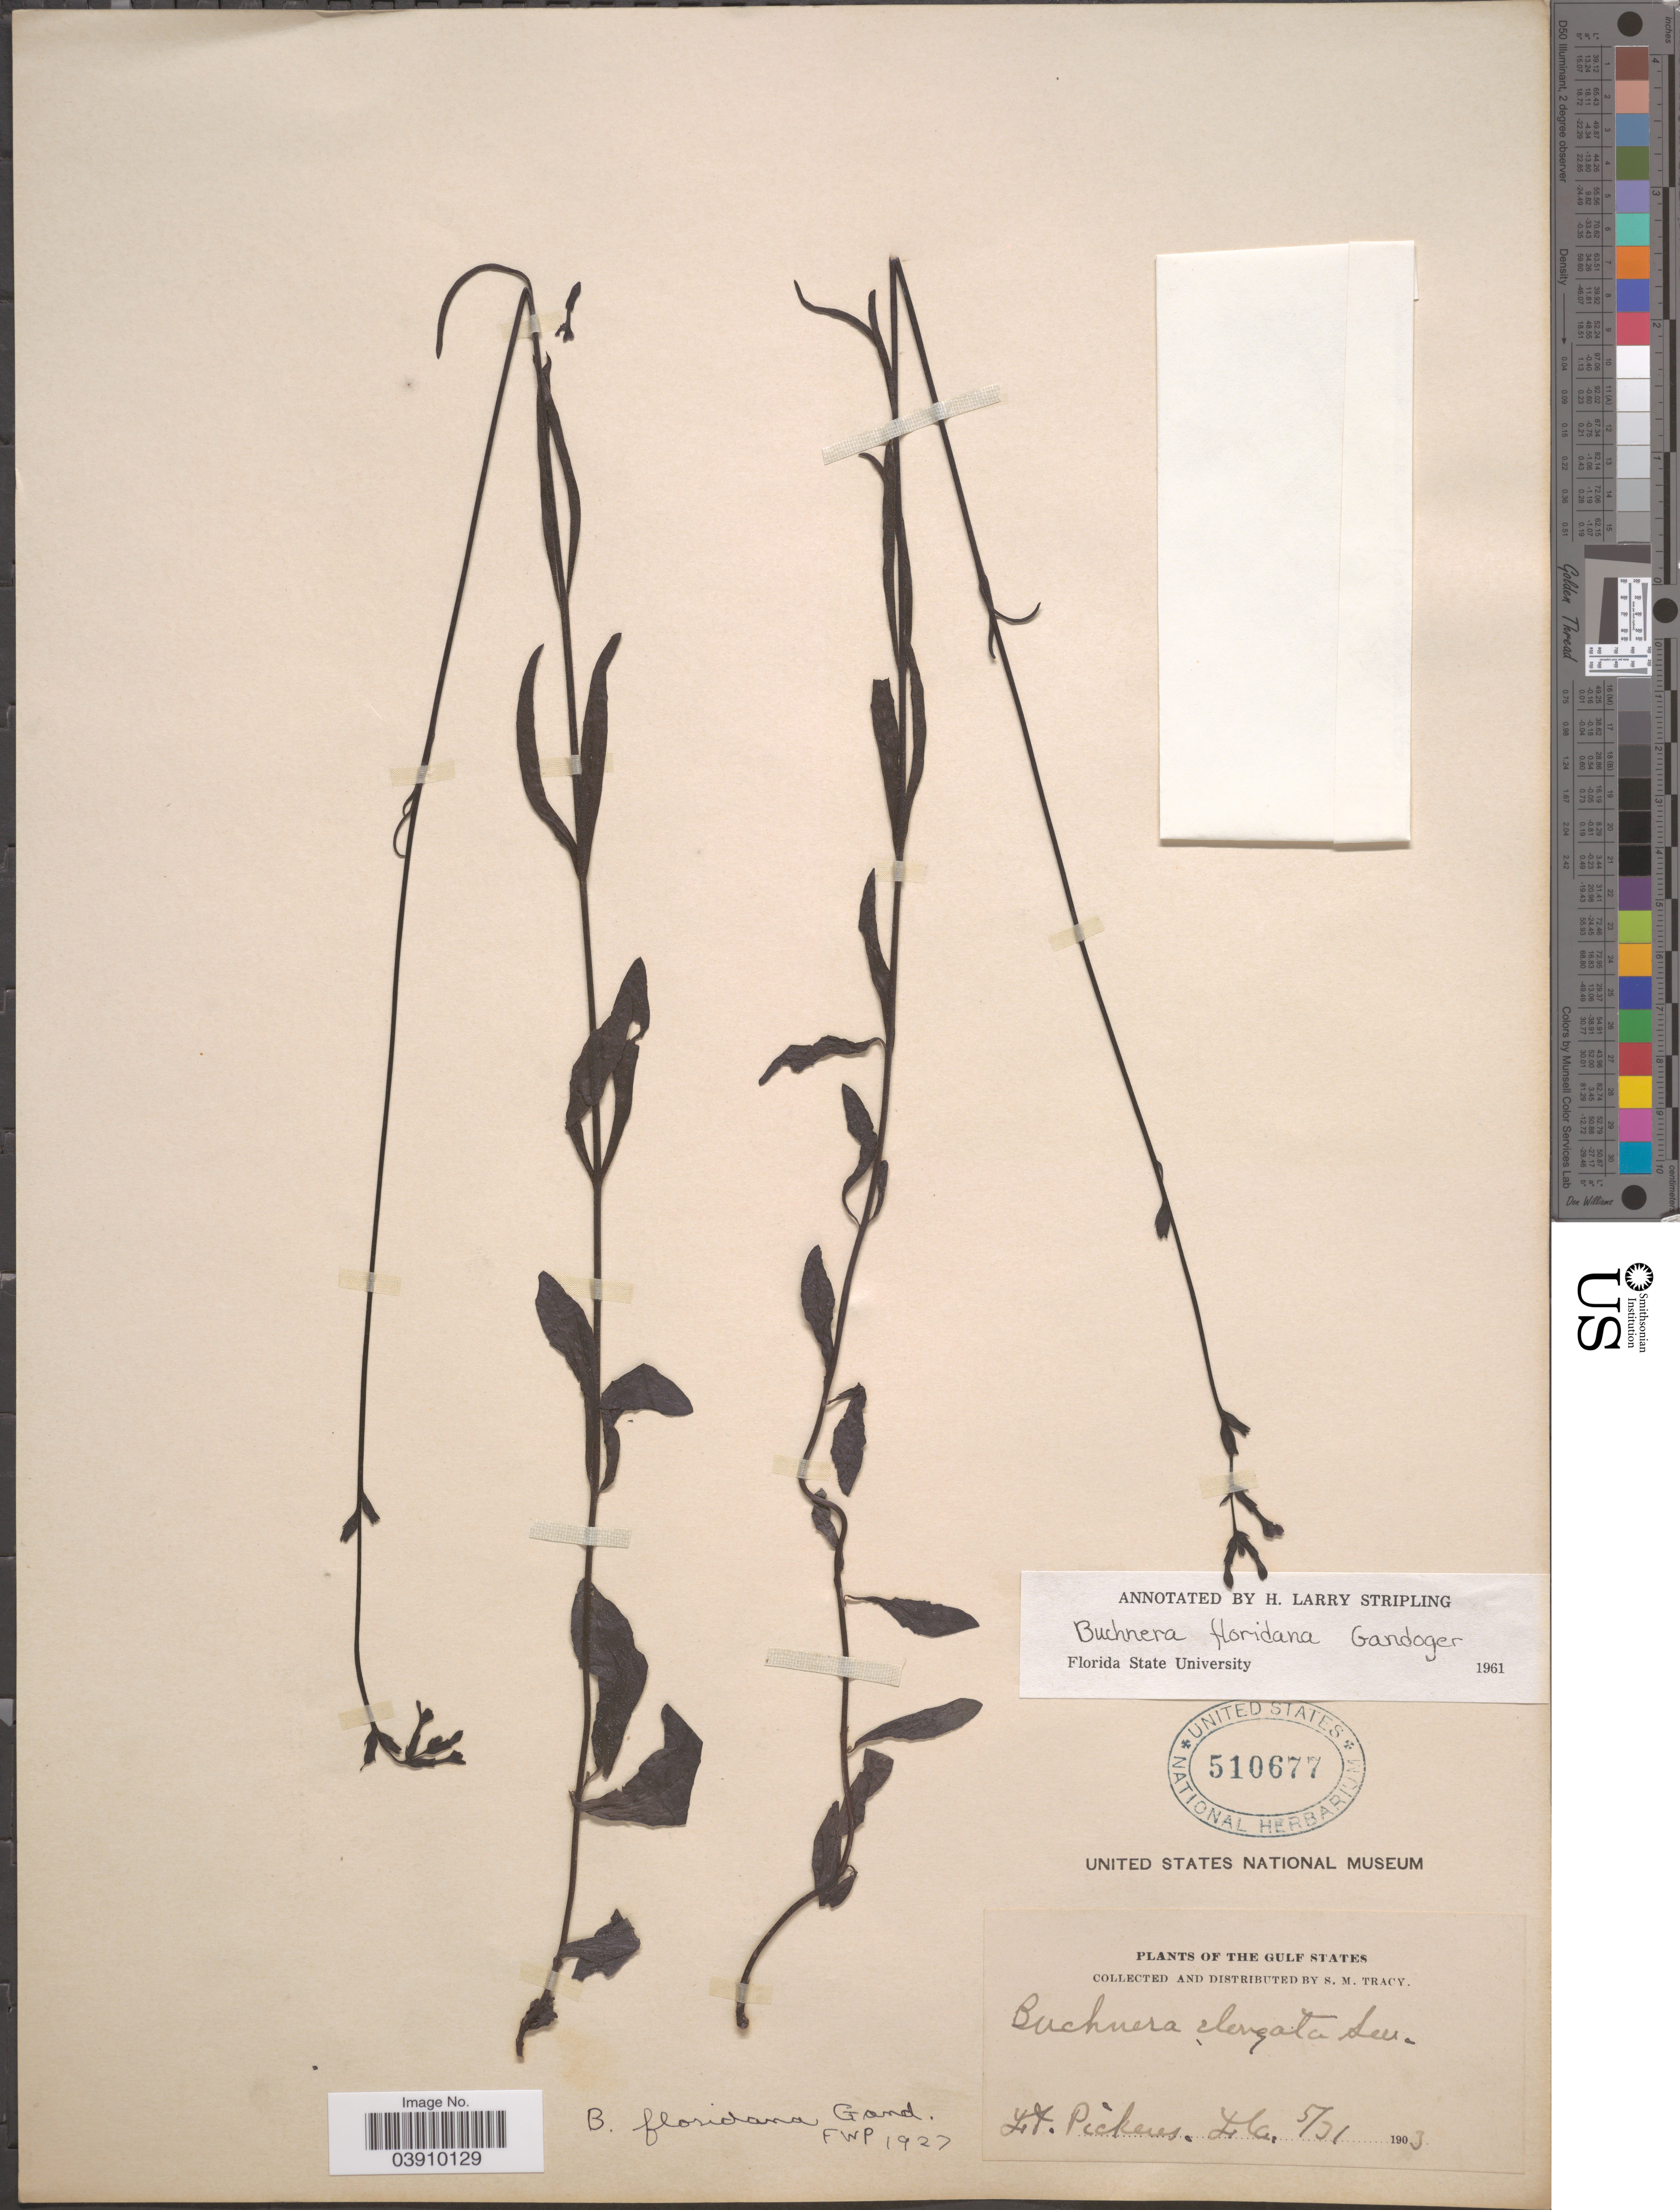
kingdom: Plantae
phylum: Tracheophyta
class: Magnoliopsida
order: Lamiales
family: Orobanchaceae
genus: Buchnera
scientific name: Buchnera floridana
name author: Gand.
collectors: L. Pickens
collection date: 1903-05-31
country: United States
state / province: Florida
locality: Gulf States.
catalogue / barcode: US 510677